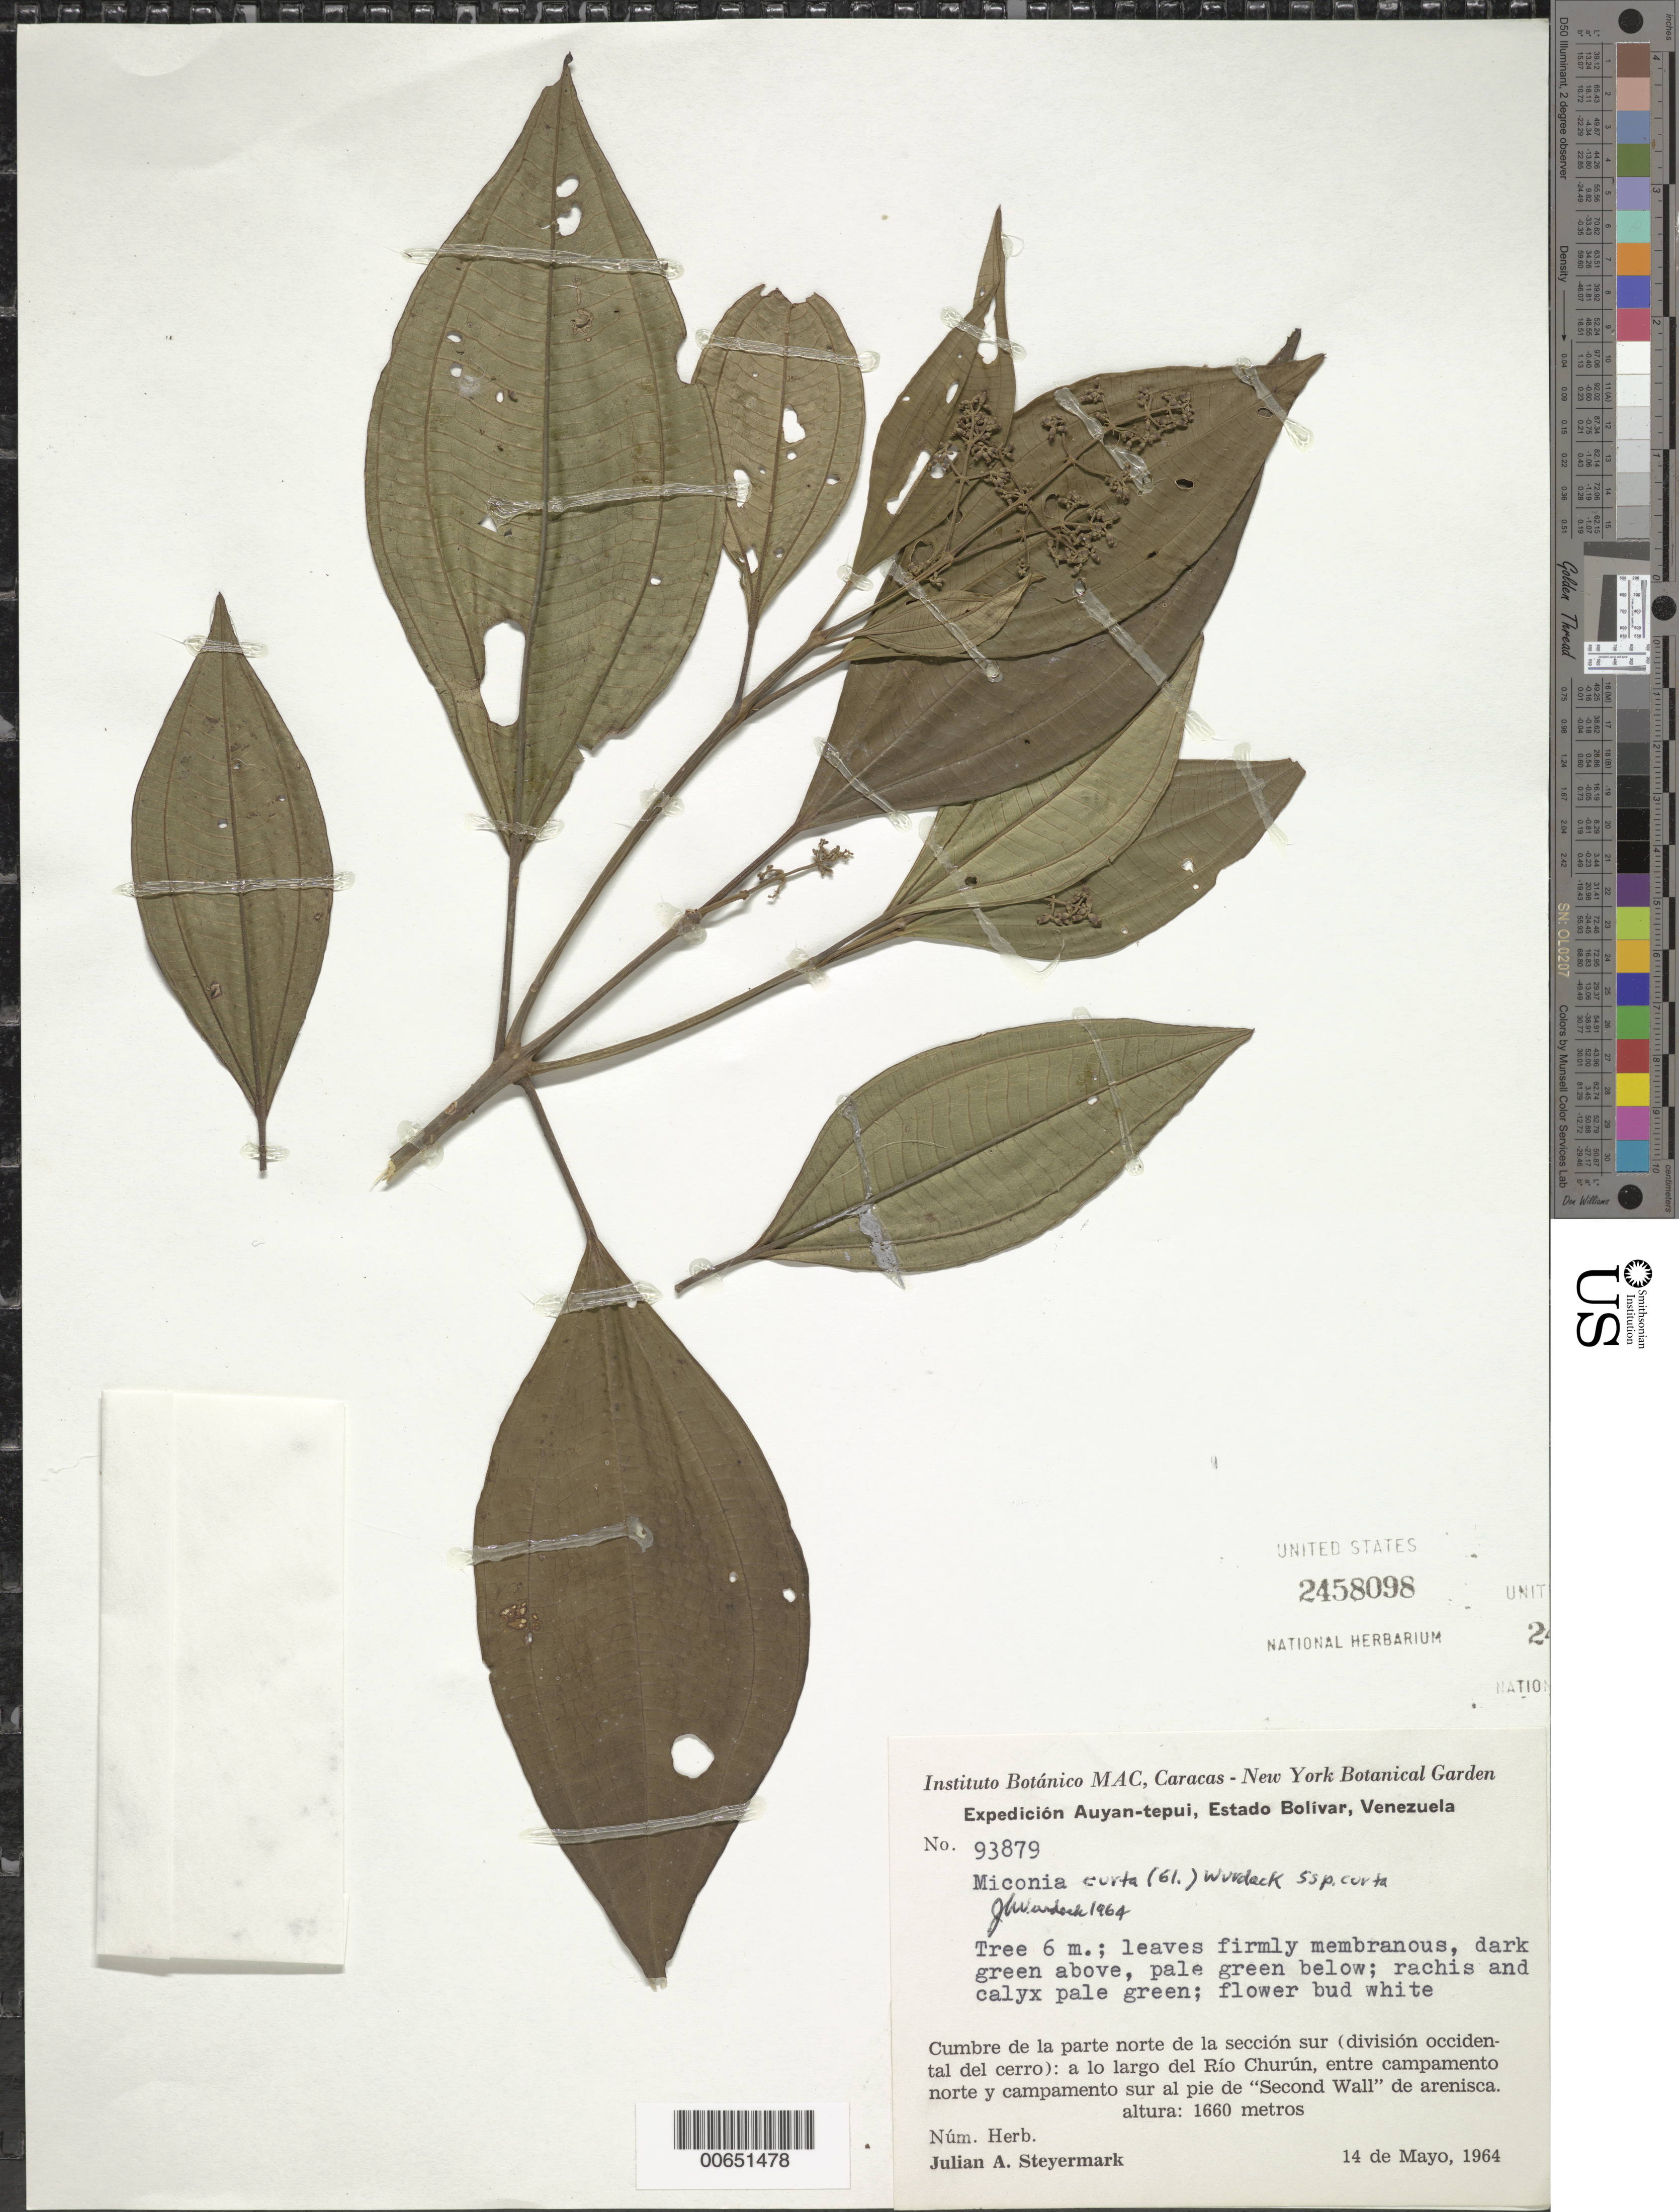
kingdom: Plantae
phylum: Tracheophyta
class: Magnoliopsida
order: Myrtales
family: Melastomataceae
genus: Miconia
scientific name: Miconia curta subsp. curta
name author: (Gleason) Wurdack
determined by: Wurdack, John J., (US), US (UNITED STATES)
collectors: J. Steyermark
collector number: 93879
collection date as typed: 14-May-64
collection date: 1964-05-14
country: Venezuela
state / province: Bolívar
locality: Auyan-tepuí, cumbre de la parte norte de la seccion sur (division occidental del cerro), a lo largo del Río Churún, entre campamento norte y campamento sur al pie de "Second Wall" de arenisca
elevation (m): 1660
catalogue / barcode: US 2458098